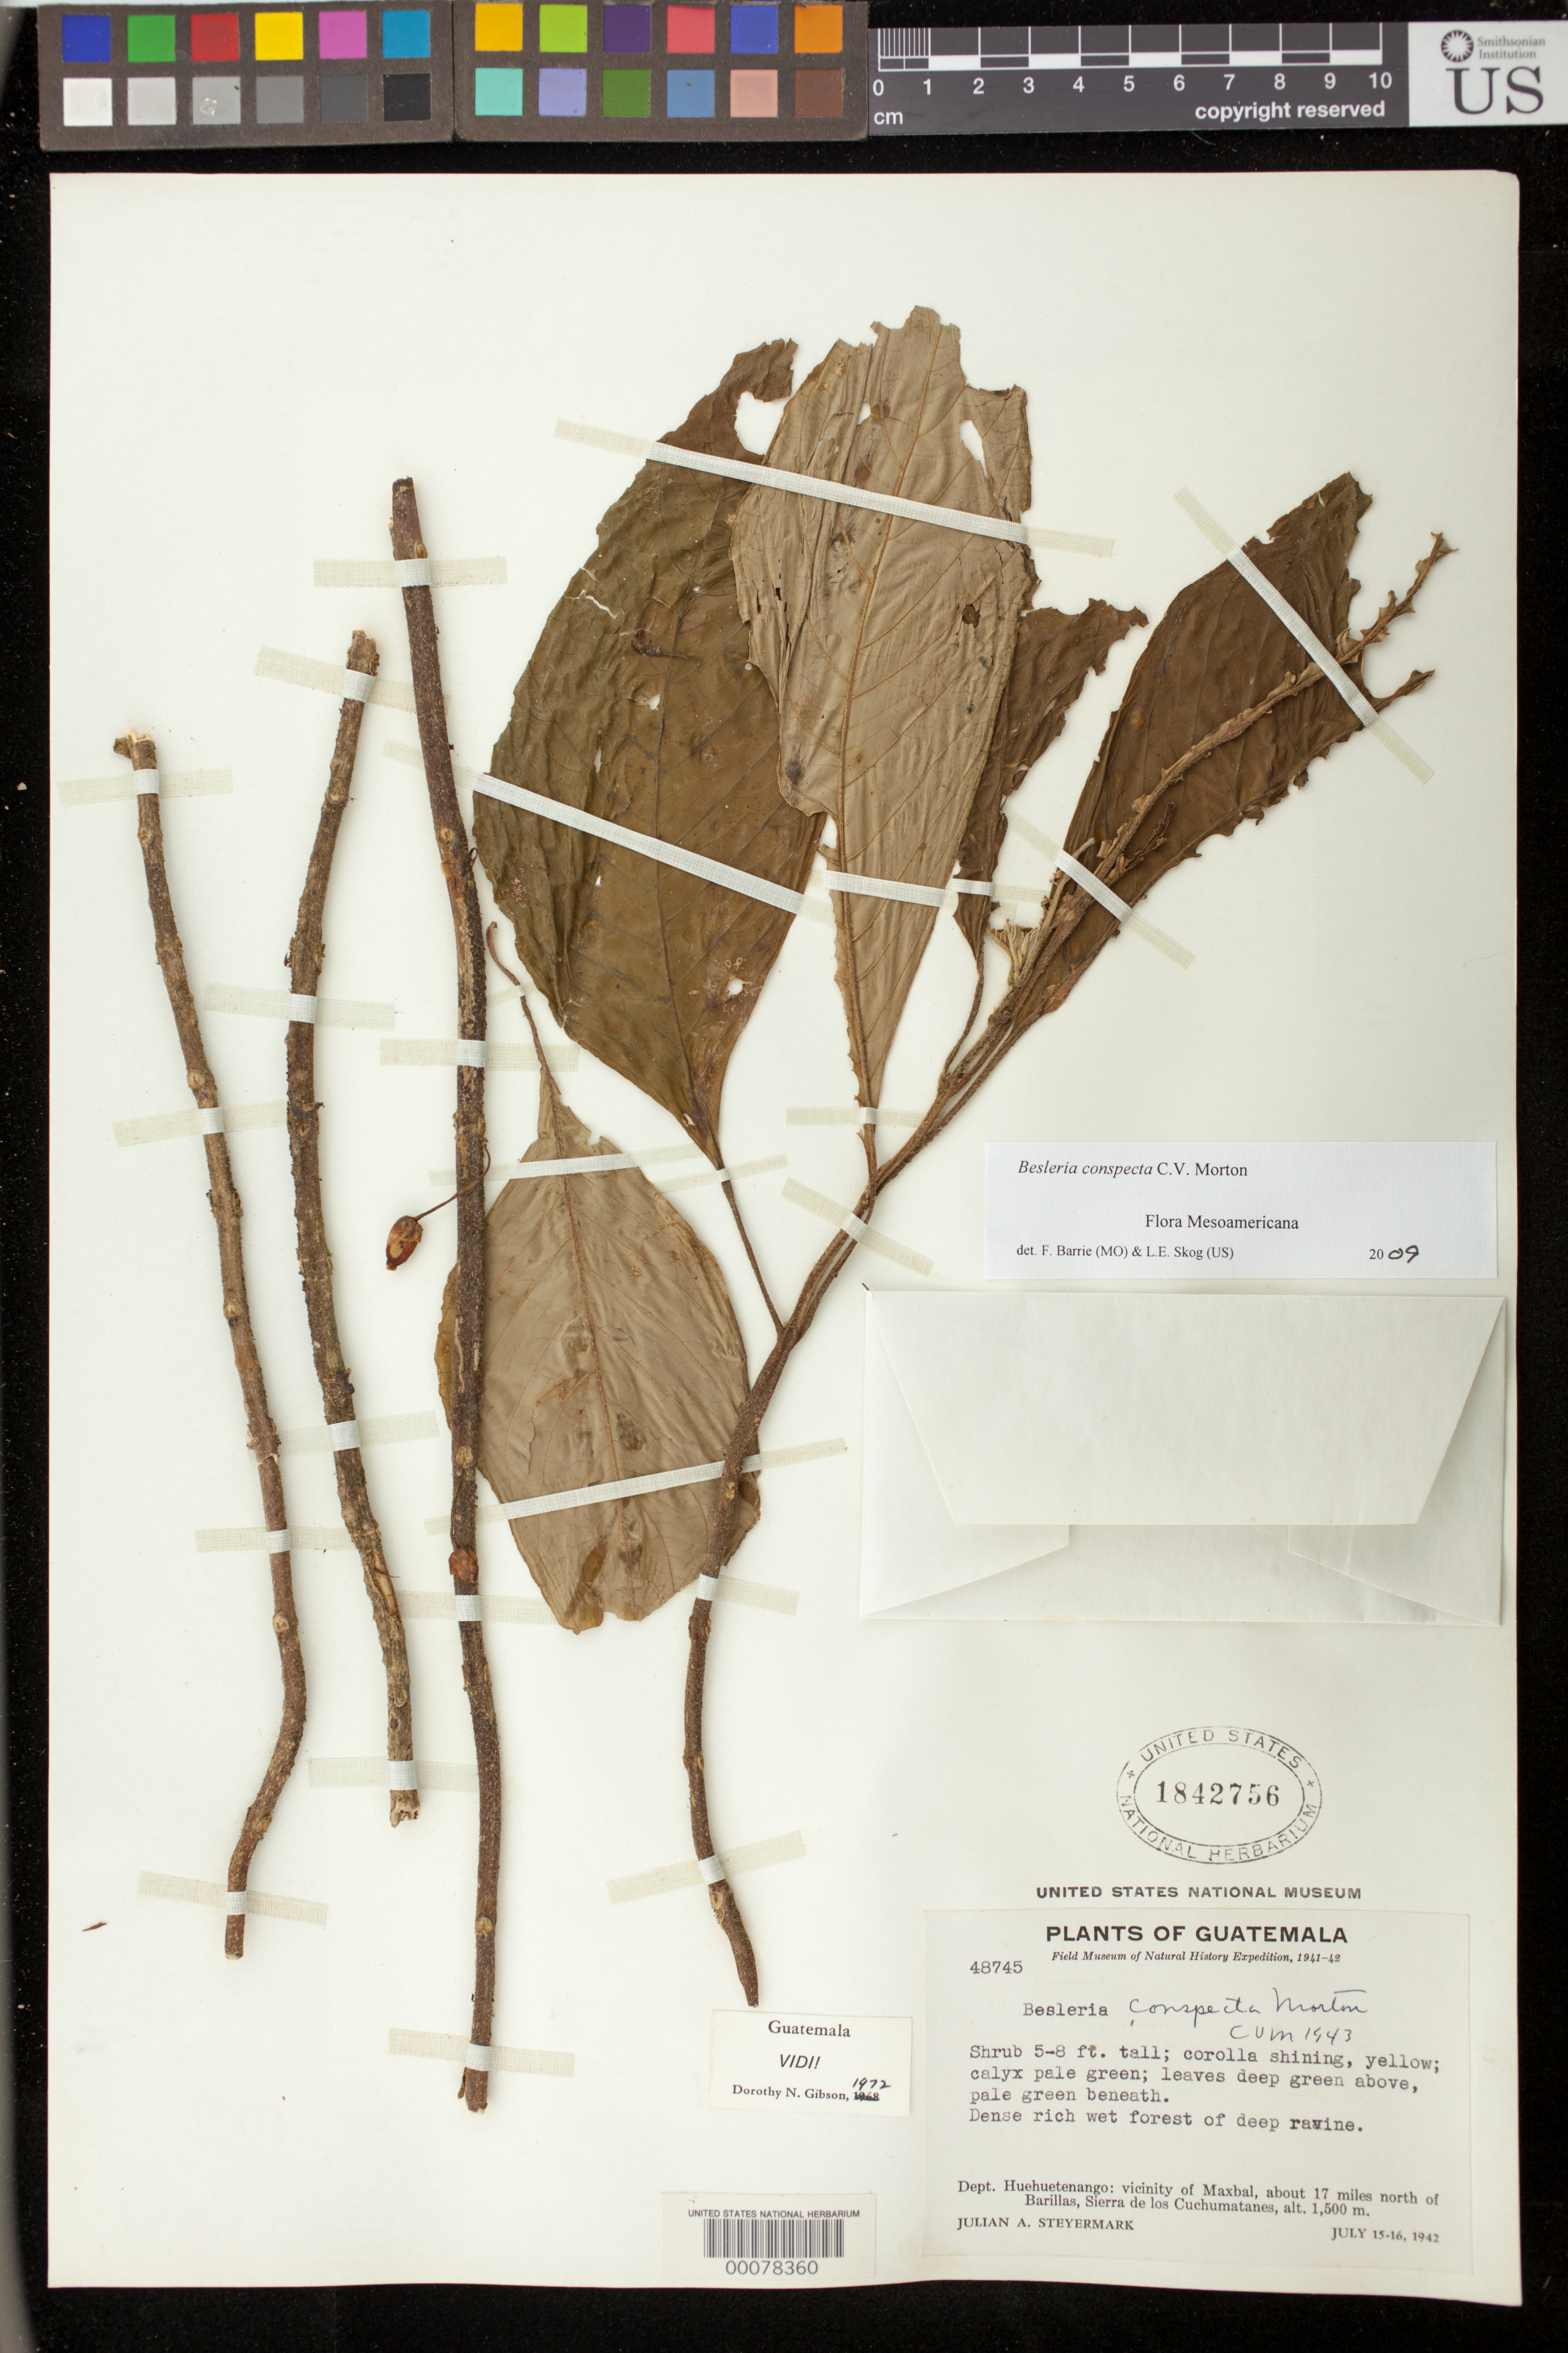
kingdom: Plantae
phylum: Tracheophyta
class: Magnoliopsida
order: Lamiales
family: Gesneriaceae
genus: Besleria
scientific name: Besleria conspecta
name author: C.V. Morton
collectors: J. Steyermark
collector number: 48745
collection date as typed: Jul 1942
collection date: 1942-07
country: Guatemala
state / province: Huehuetenango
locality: Vicinity of Maxbal, about 17 miles N of Barillas, Sierra de Los Cuchumatanes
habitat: Dense rich wet forest of deep ravine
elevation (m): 1500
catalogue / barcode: US 1842756